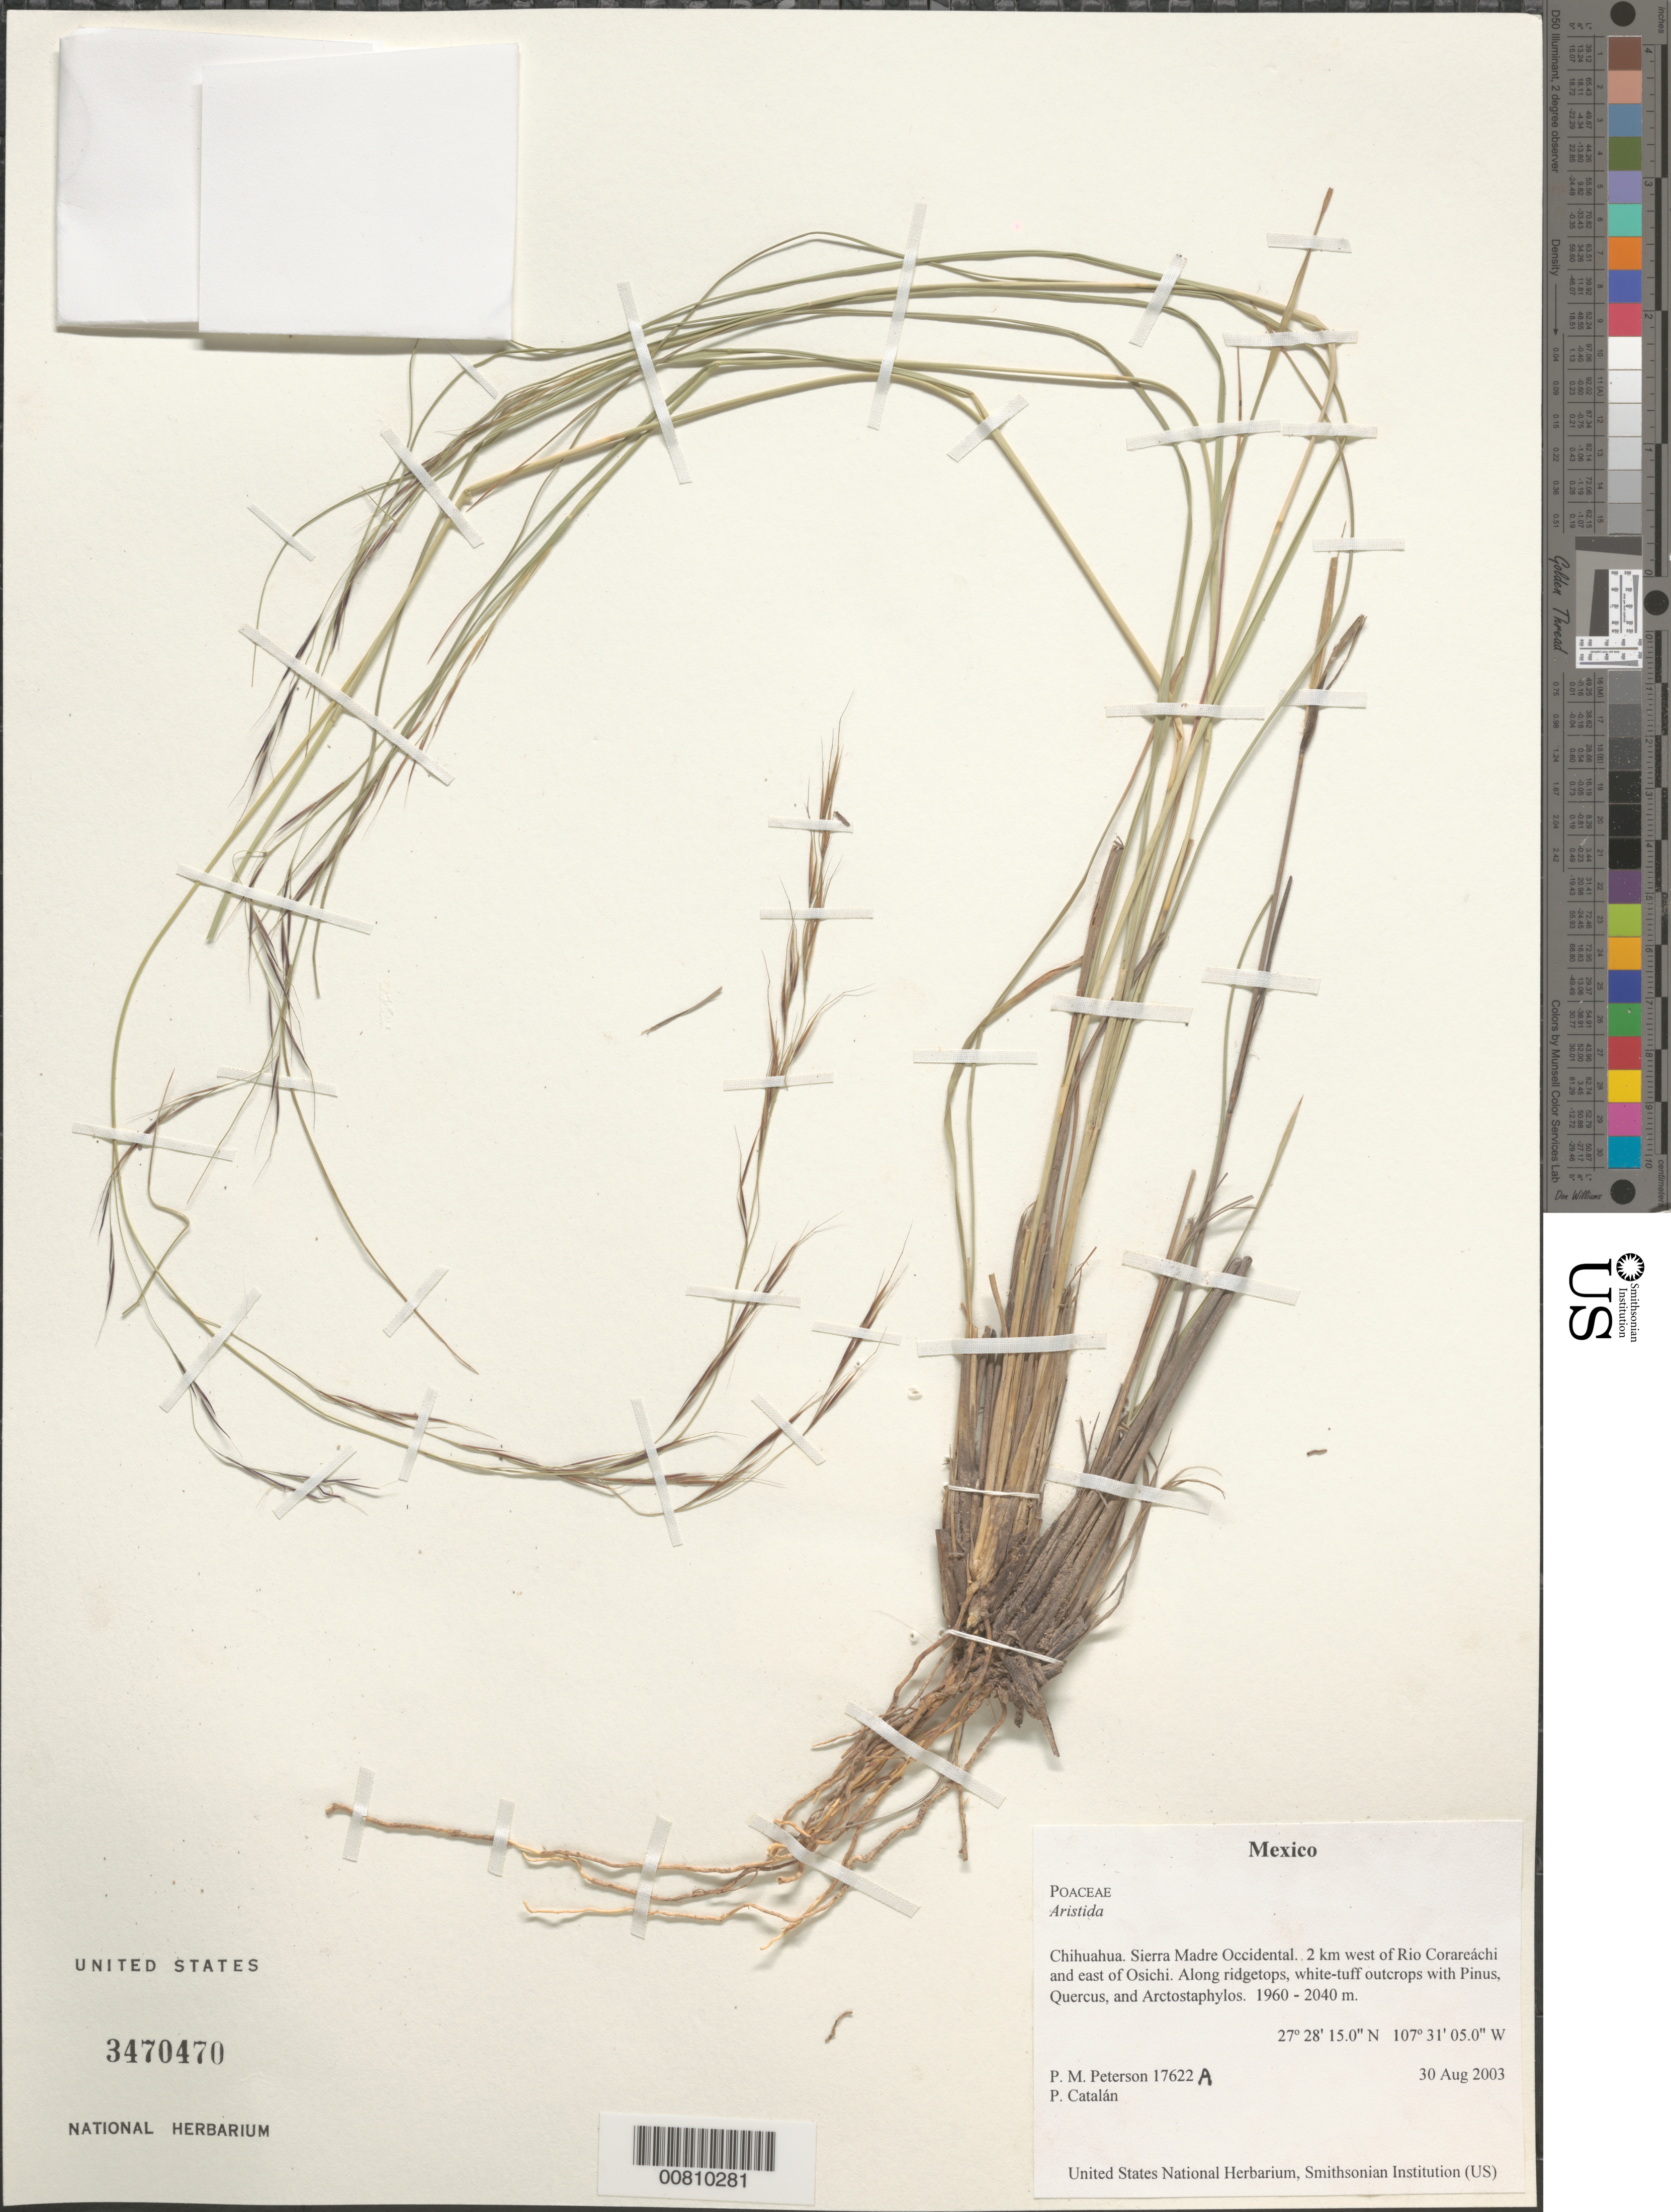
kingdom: Plantae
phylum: Tracheophyta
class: Liliopsida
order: Poales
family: Poaceae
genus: Aristida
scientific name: Aristida sp.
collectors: P. M. Peterson & P. Catalán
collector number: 17622A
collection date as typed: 30 Aug 2003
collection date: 2003-08-30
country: Mexico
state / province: Chihuahua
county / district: Sierra Madre Occidental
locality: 2 km west of Rio Corareáchi and east of Osichi. Along ridgetops, white-tuff outcrops with Pinus, Quercus, and Arctostaphylos.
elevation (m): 1960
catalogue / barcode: US 3470470